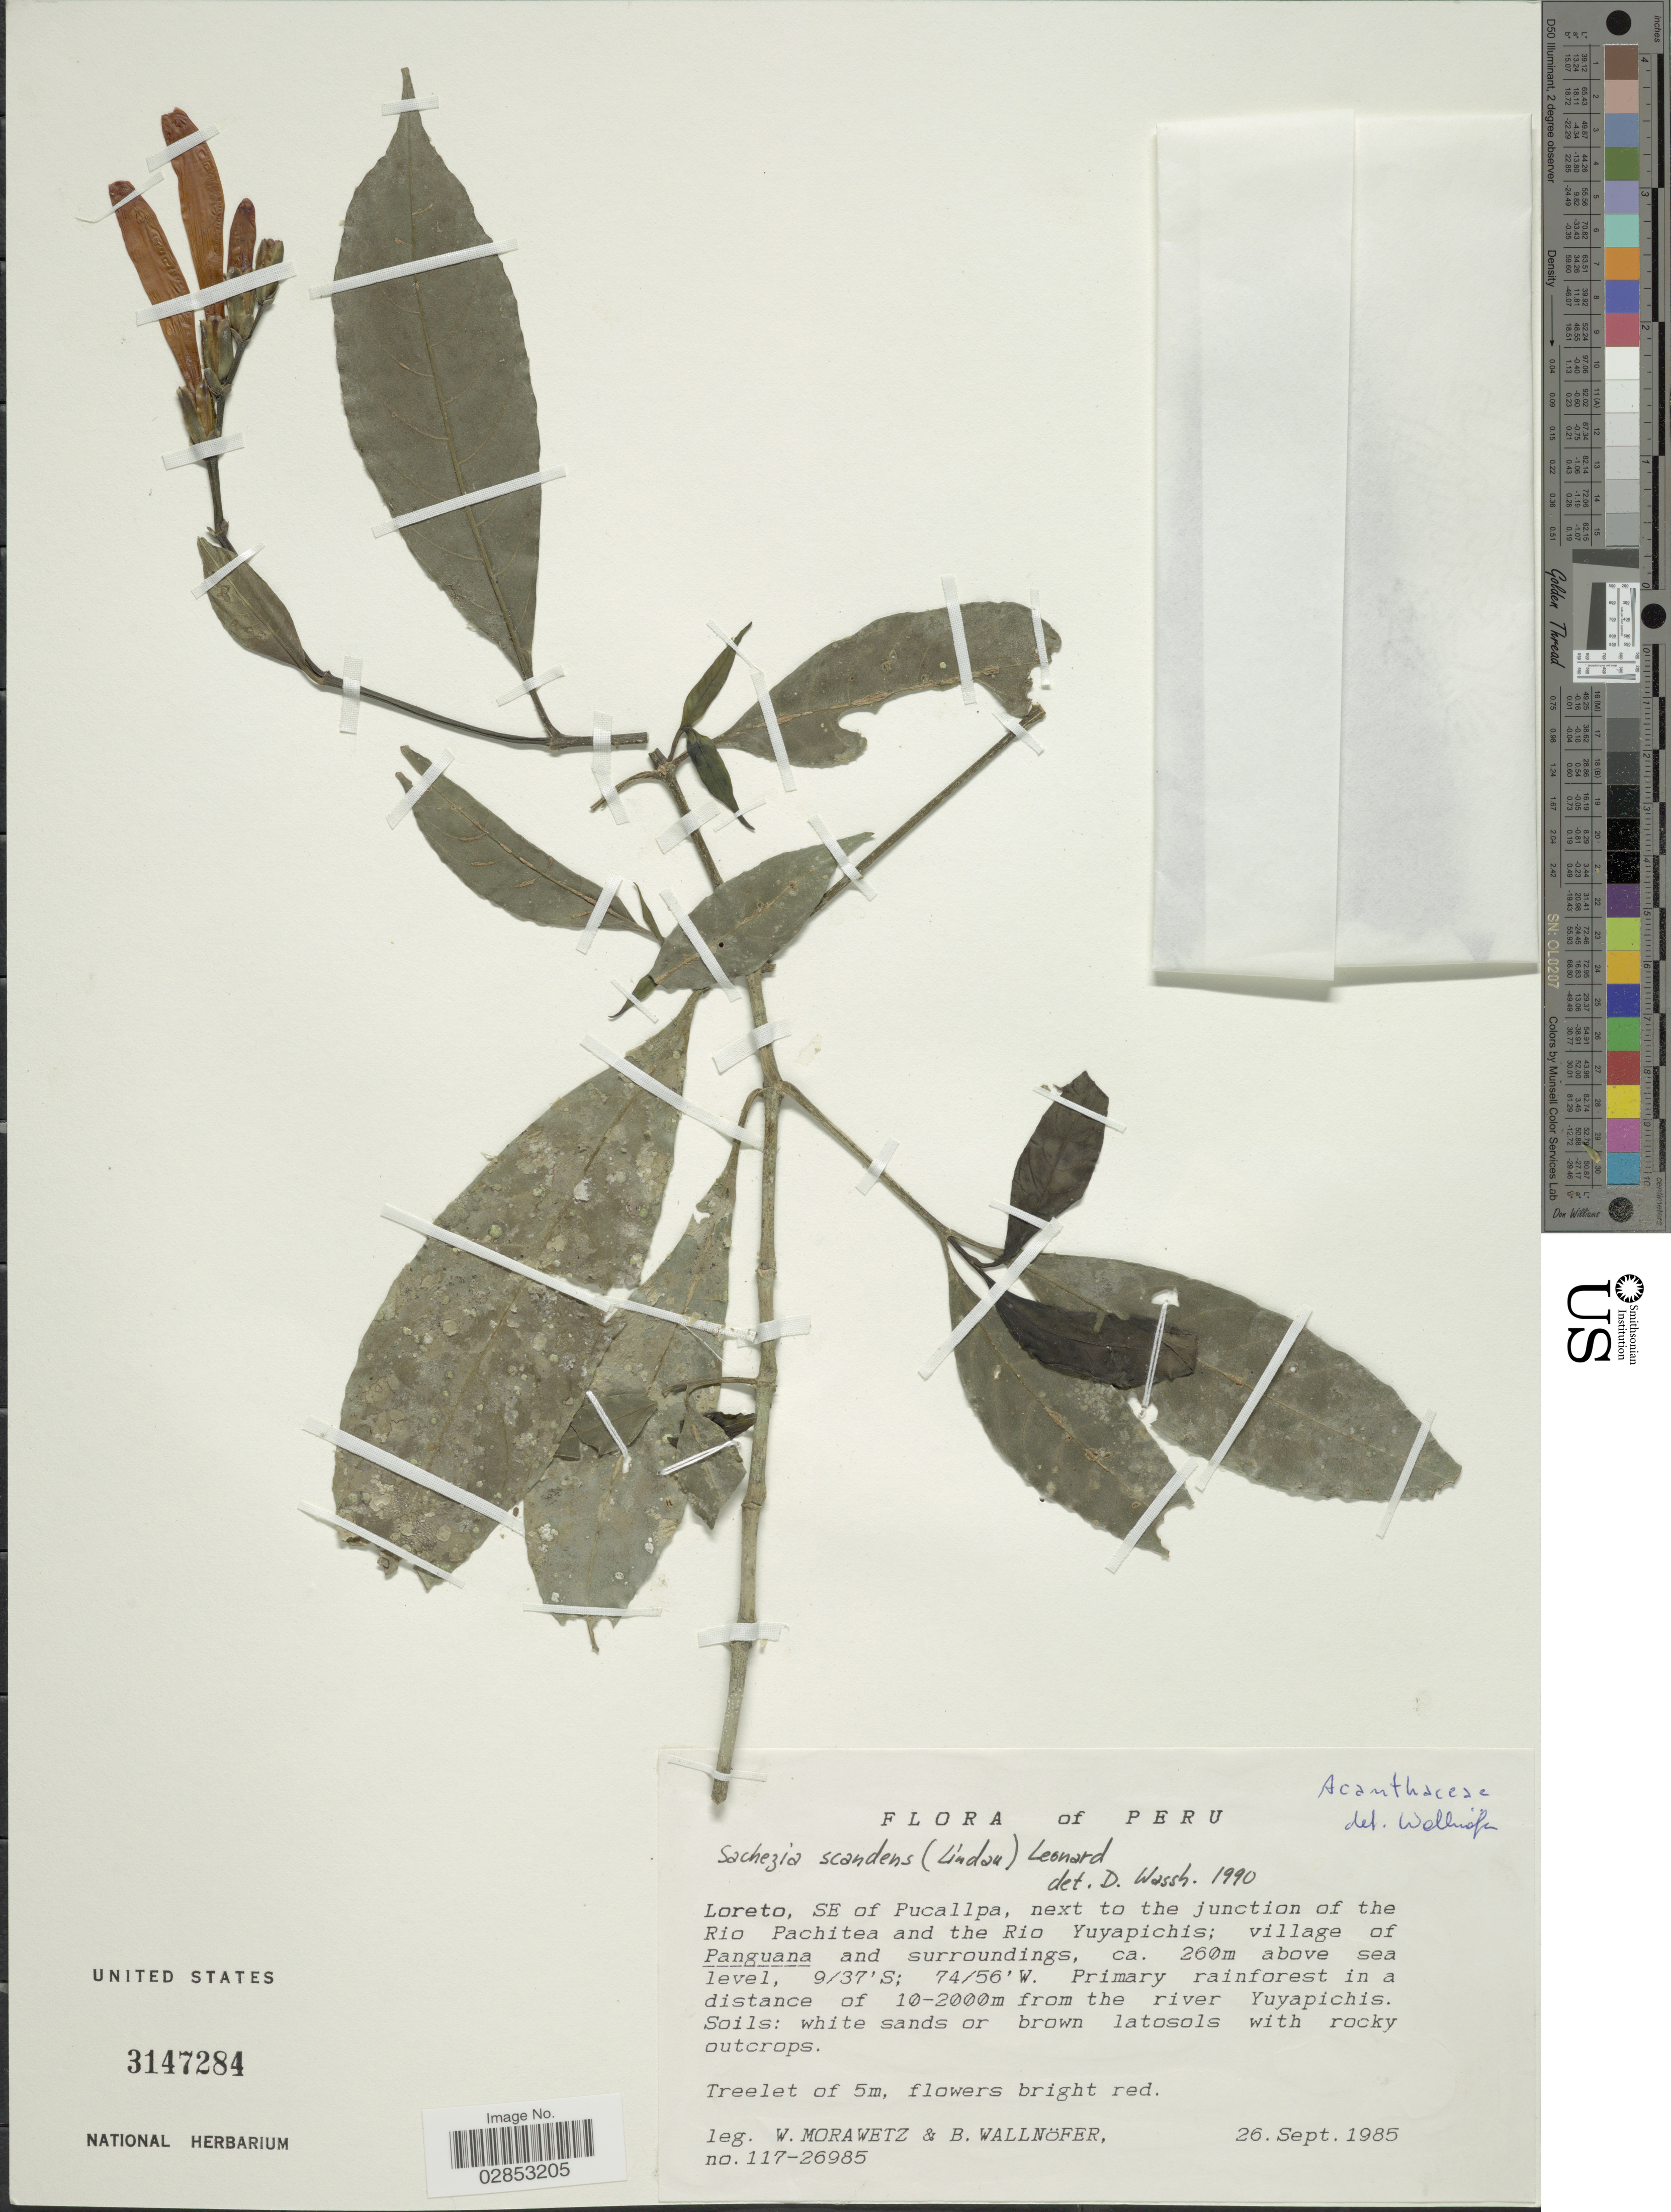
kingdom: Plantae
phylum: Tracheophyta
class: Magnoliopsida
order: Lamiales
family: Acanthaceae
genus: Steirosanchezia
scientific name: Steirosanchezia scandens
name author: Lindau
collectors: W. Morawetz & B. Wallnöfer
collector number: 117-26985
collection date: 1985-09-26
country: Peru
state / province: Loreto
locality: SE of Pucallpa, next to the junction of the Rio Pachitea and the Rio Yuyapichis; village of Panguana and surroundings, distance of 10-2000 m from the river Yuyapichis.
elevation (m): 260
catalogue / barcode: US 3147284